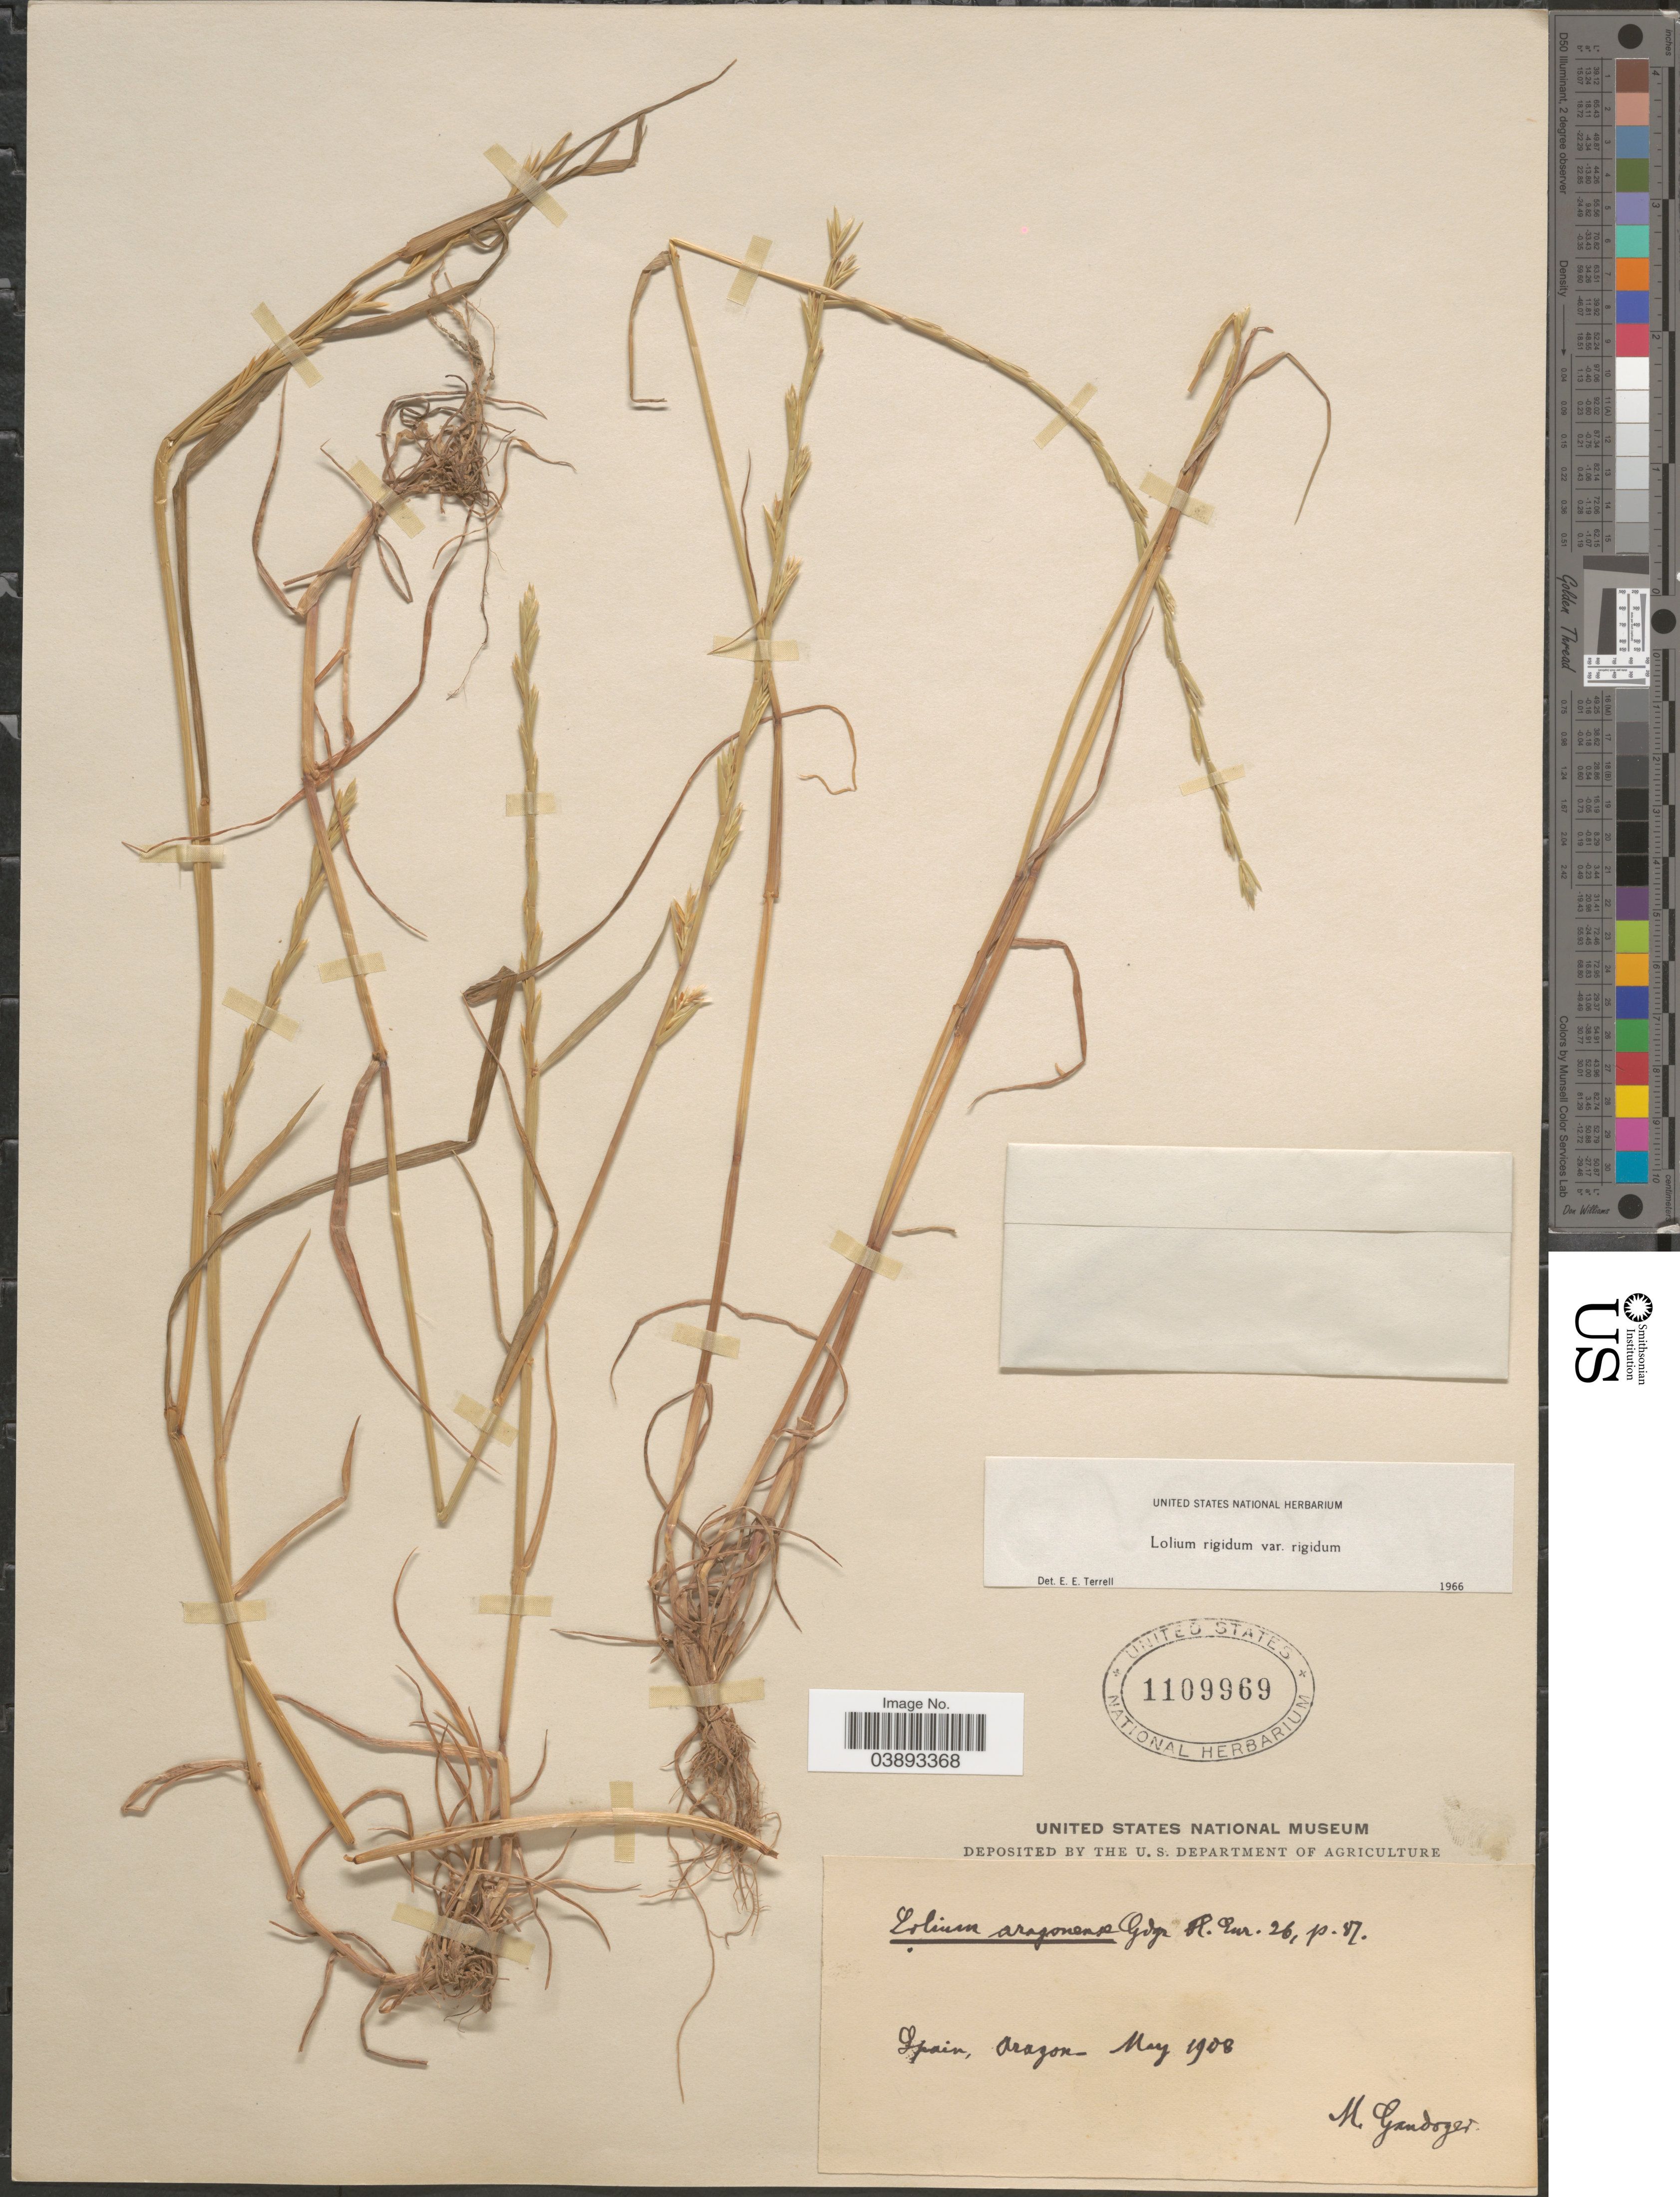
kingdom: Plantae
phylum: Tracheophyta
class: Liliopsida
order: Poales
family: Poaceae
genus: Lolium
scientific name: Lolium rigidum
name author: Gaudin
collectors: M. Gandoger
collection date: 1908-05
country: Spain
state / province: Aragón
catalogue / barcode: US 1109969